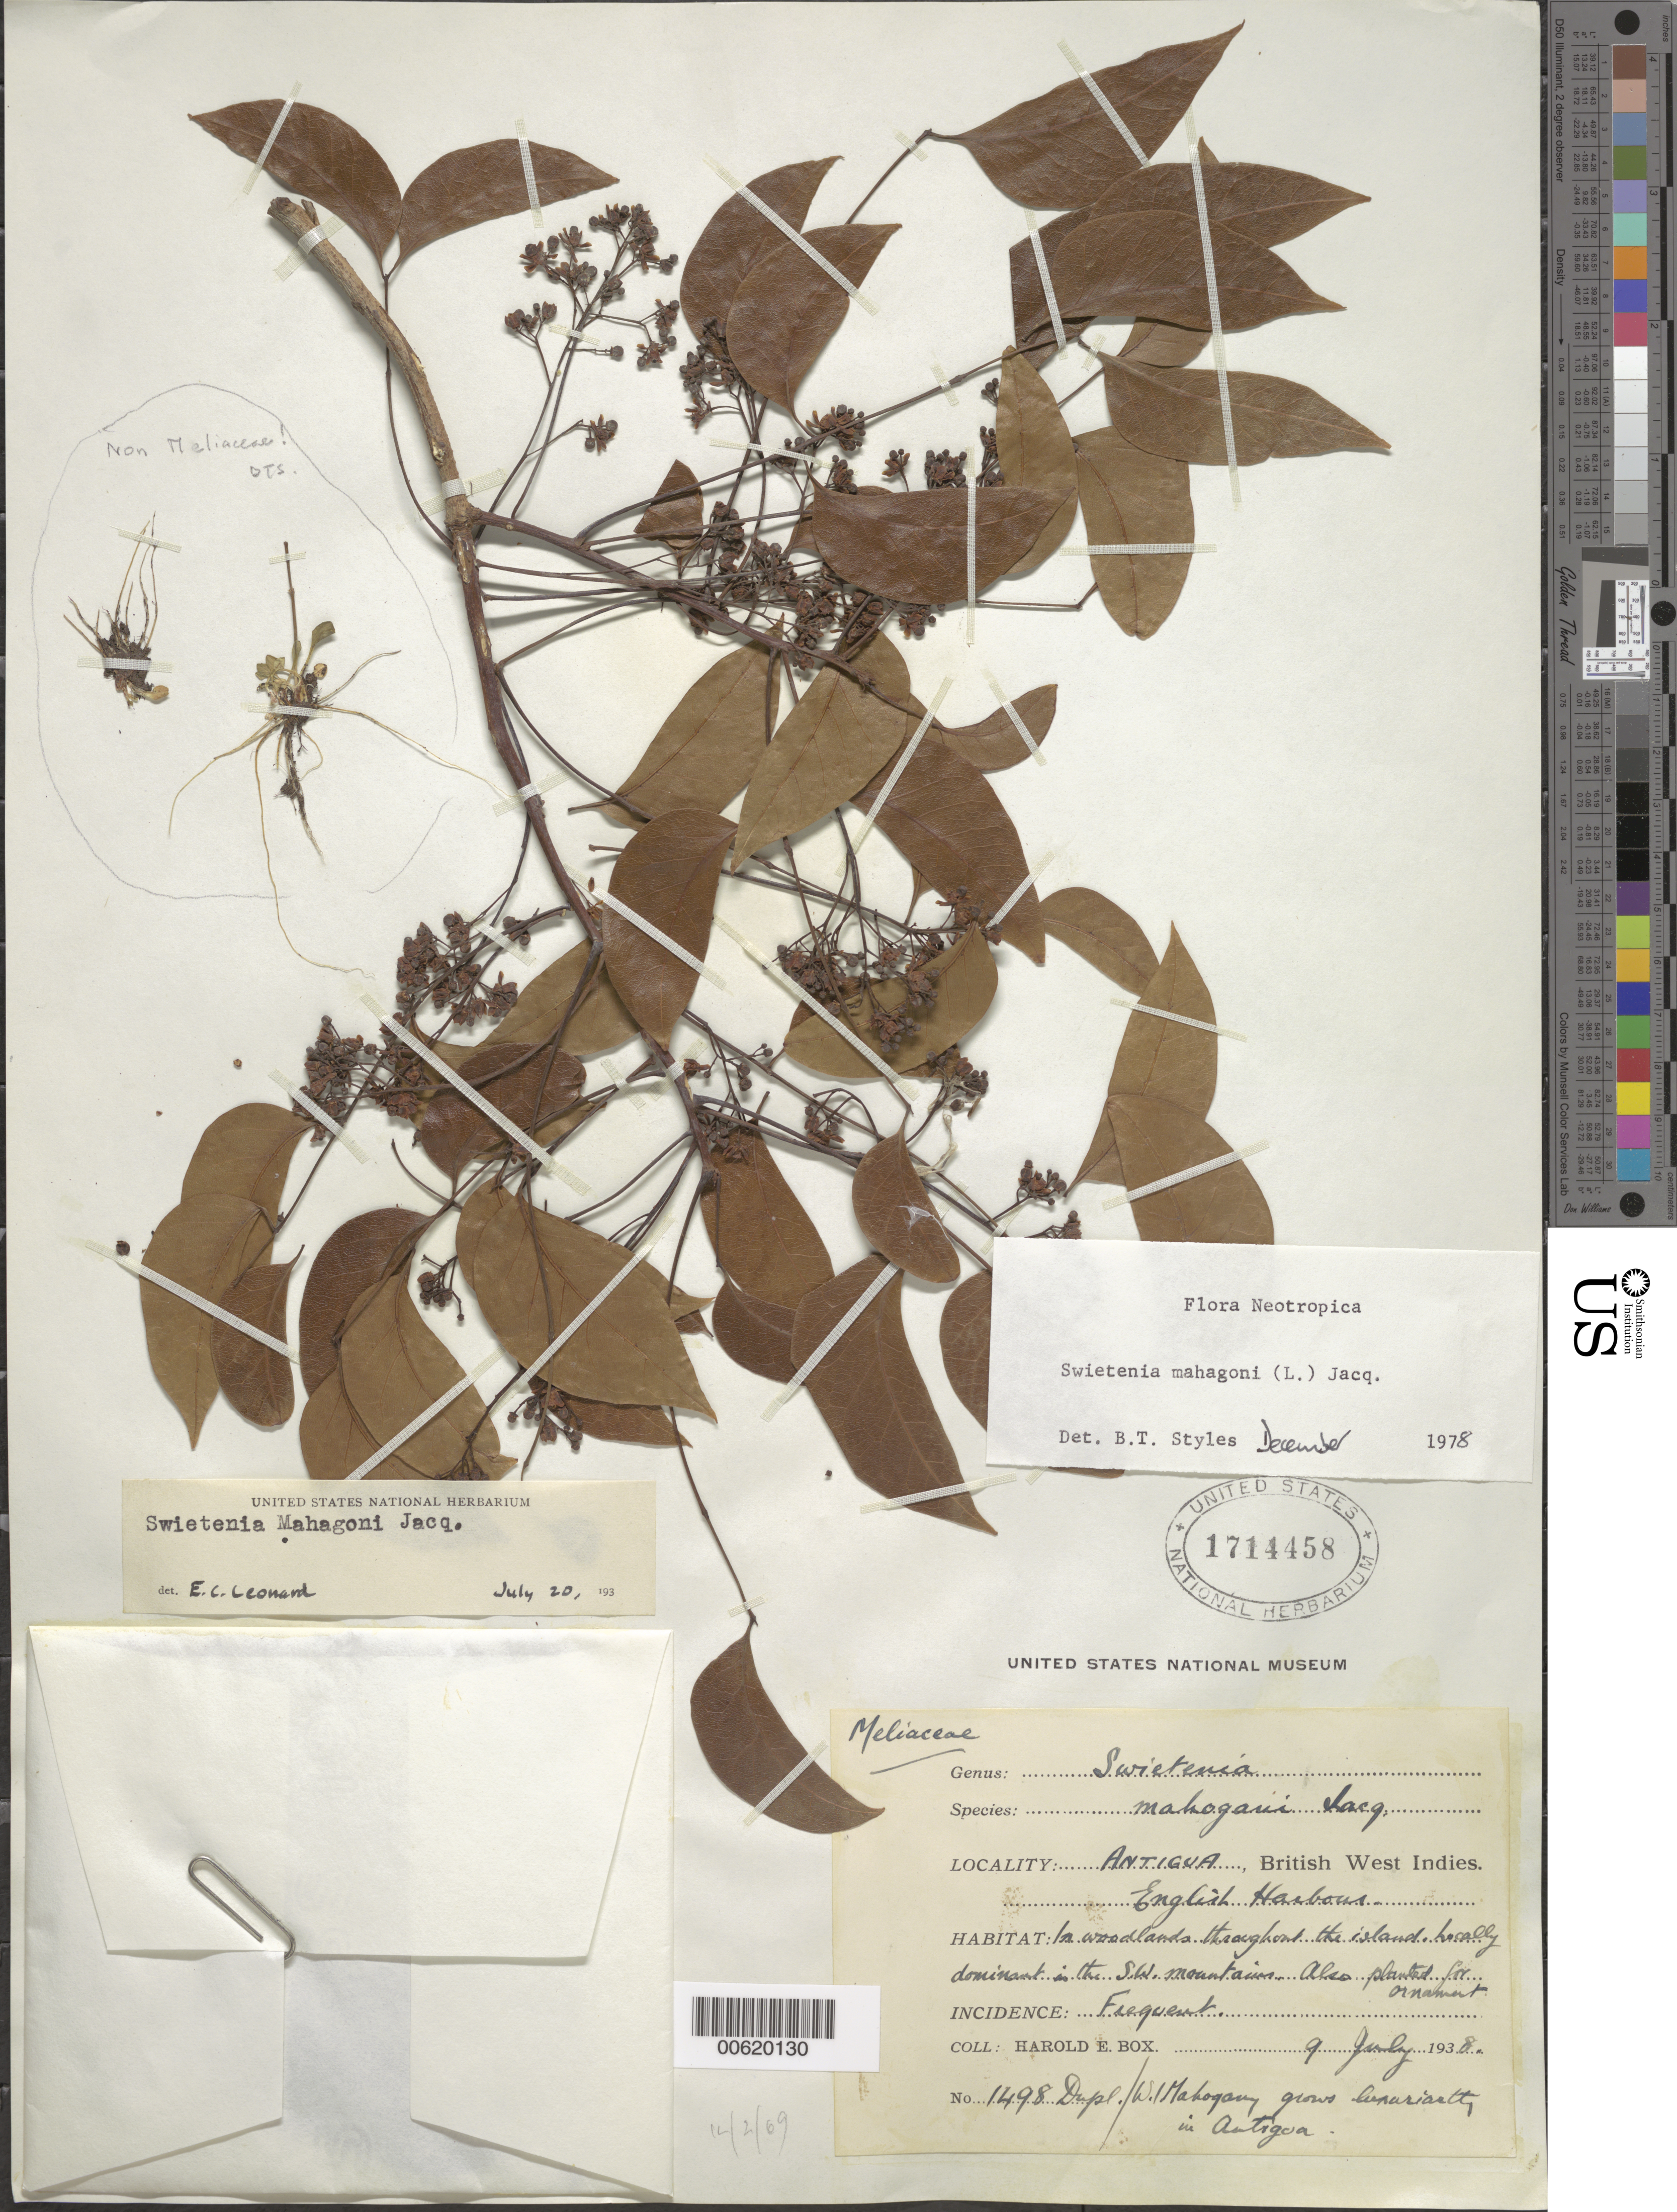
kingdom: Plantae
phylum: Tracheophyta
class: Magnoliopsida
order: Sapindales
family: Meliaceae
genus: Swietenia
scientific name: Swietenia mahagoni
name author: (L.) Jacq.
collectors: H. E. Box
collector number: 1498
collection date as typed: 09 Jul 1938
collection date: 1938-07-09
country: Antigua and Barbuda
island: Antigua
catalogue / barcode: US 1714458